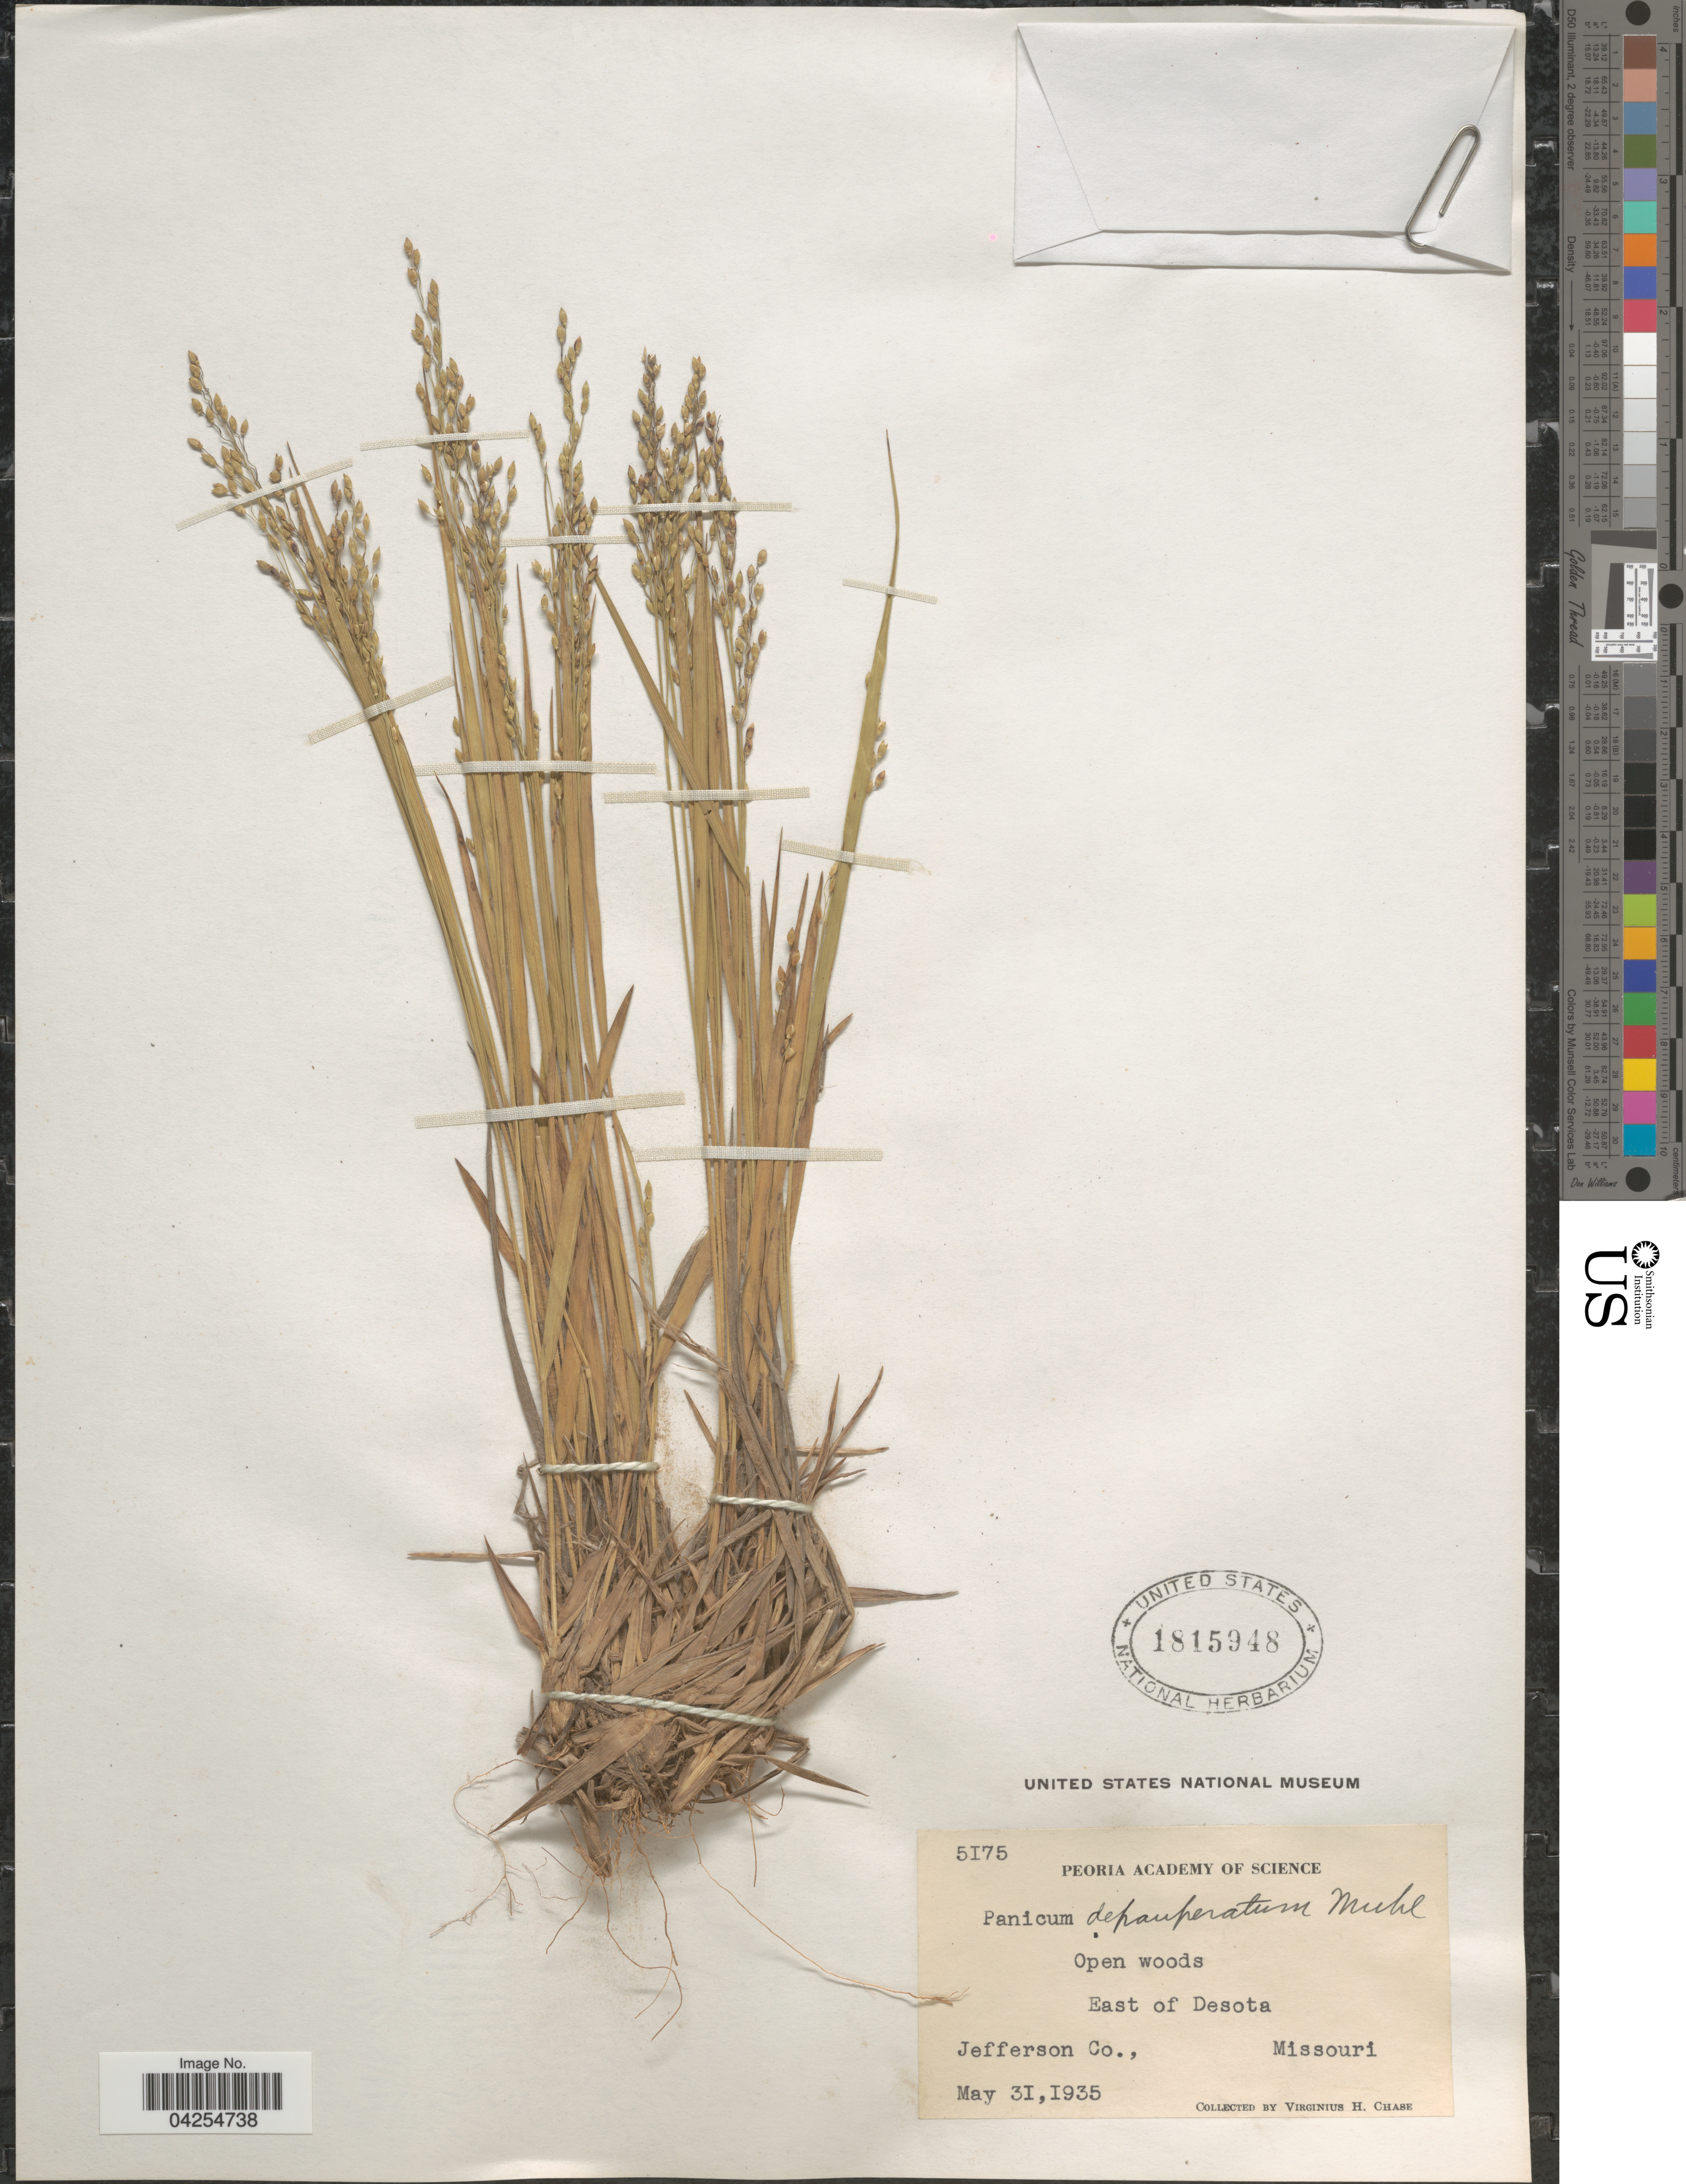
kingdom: Plantae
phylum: Tracheophyta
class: Liliopsida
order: Poales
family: Poaceae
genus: Dichanthelium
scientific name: Dichanthelium depauperatum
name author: (Muhl.) Gould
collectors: V. H. Chase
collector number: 5175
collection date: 1935-05-31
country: United States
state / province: Missouri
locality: East of Desota. Jefferson Co.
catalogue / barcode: US 1815948